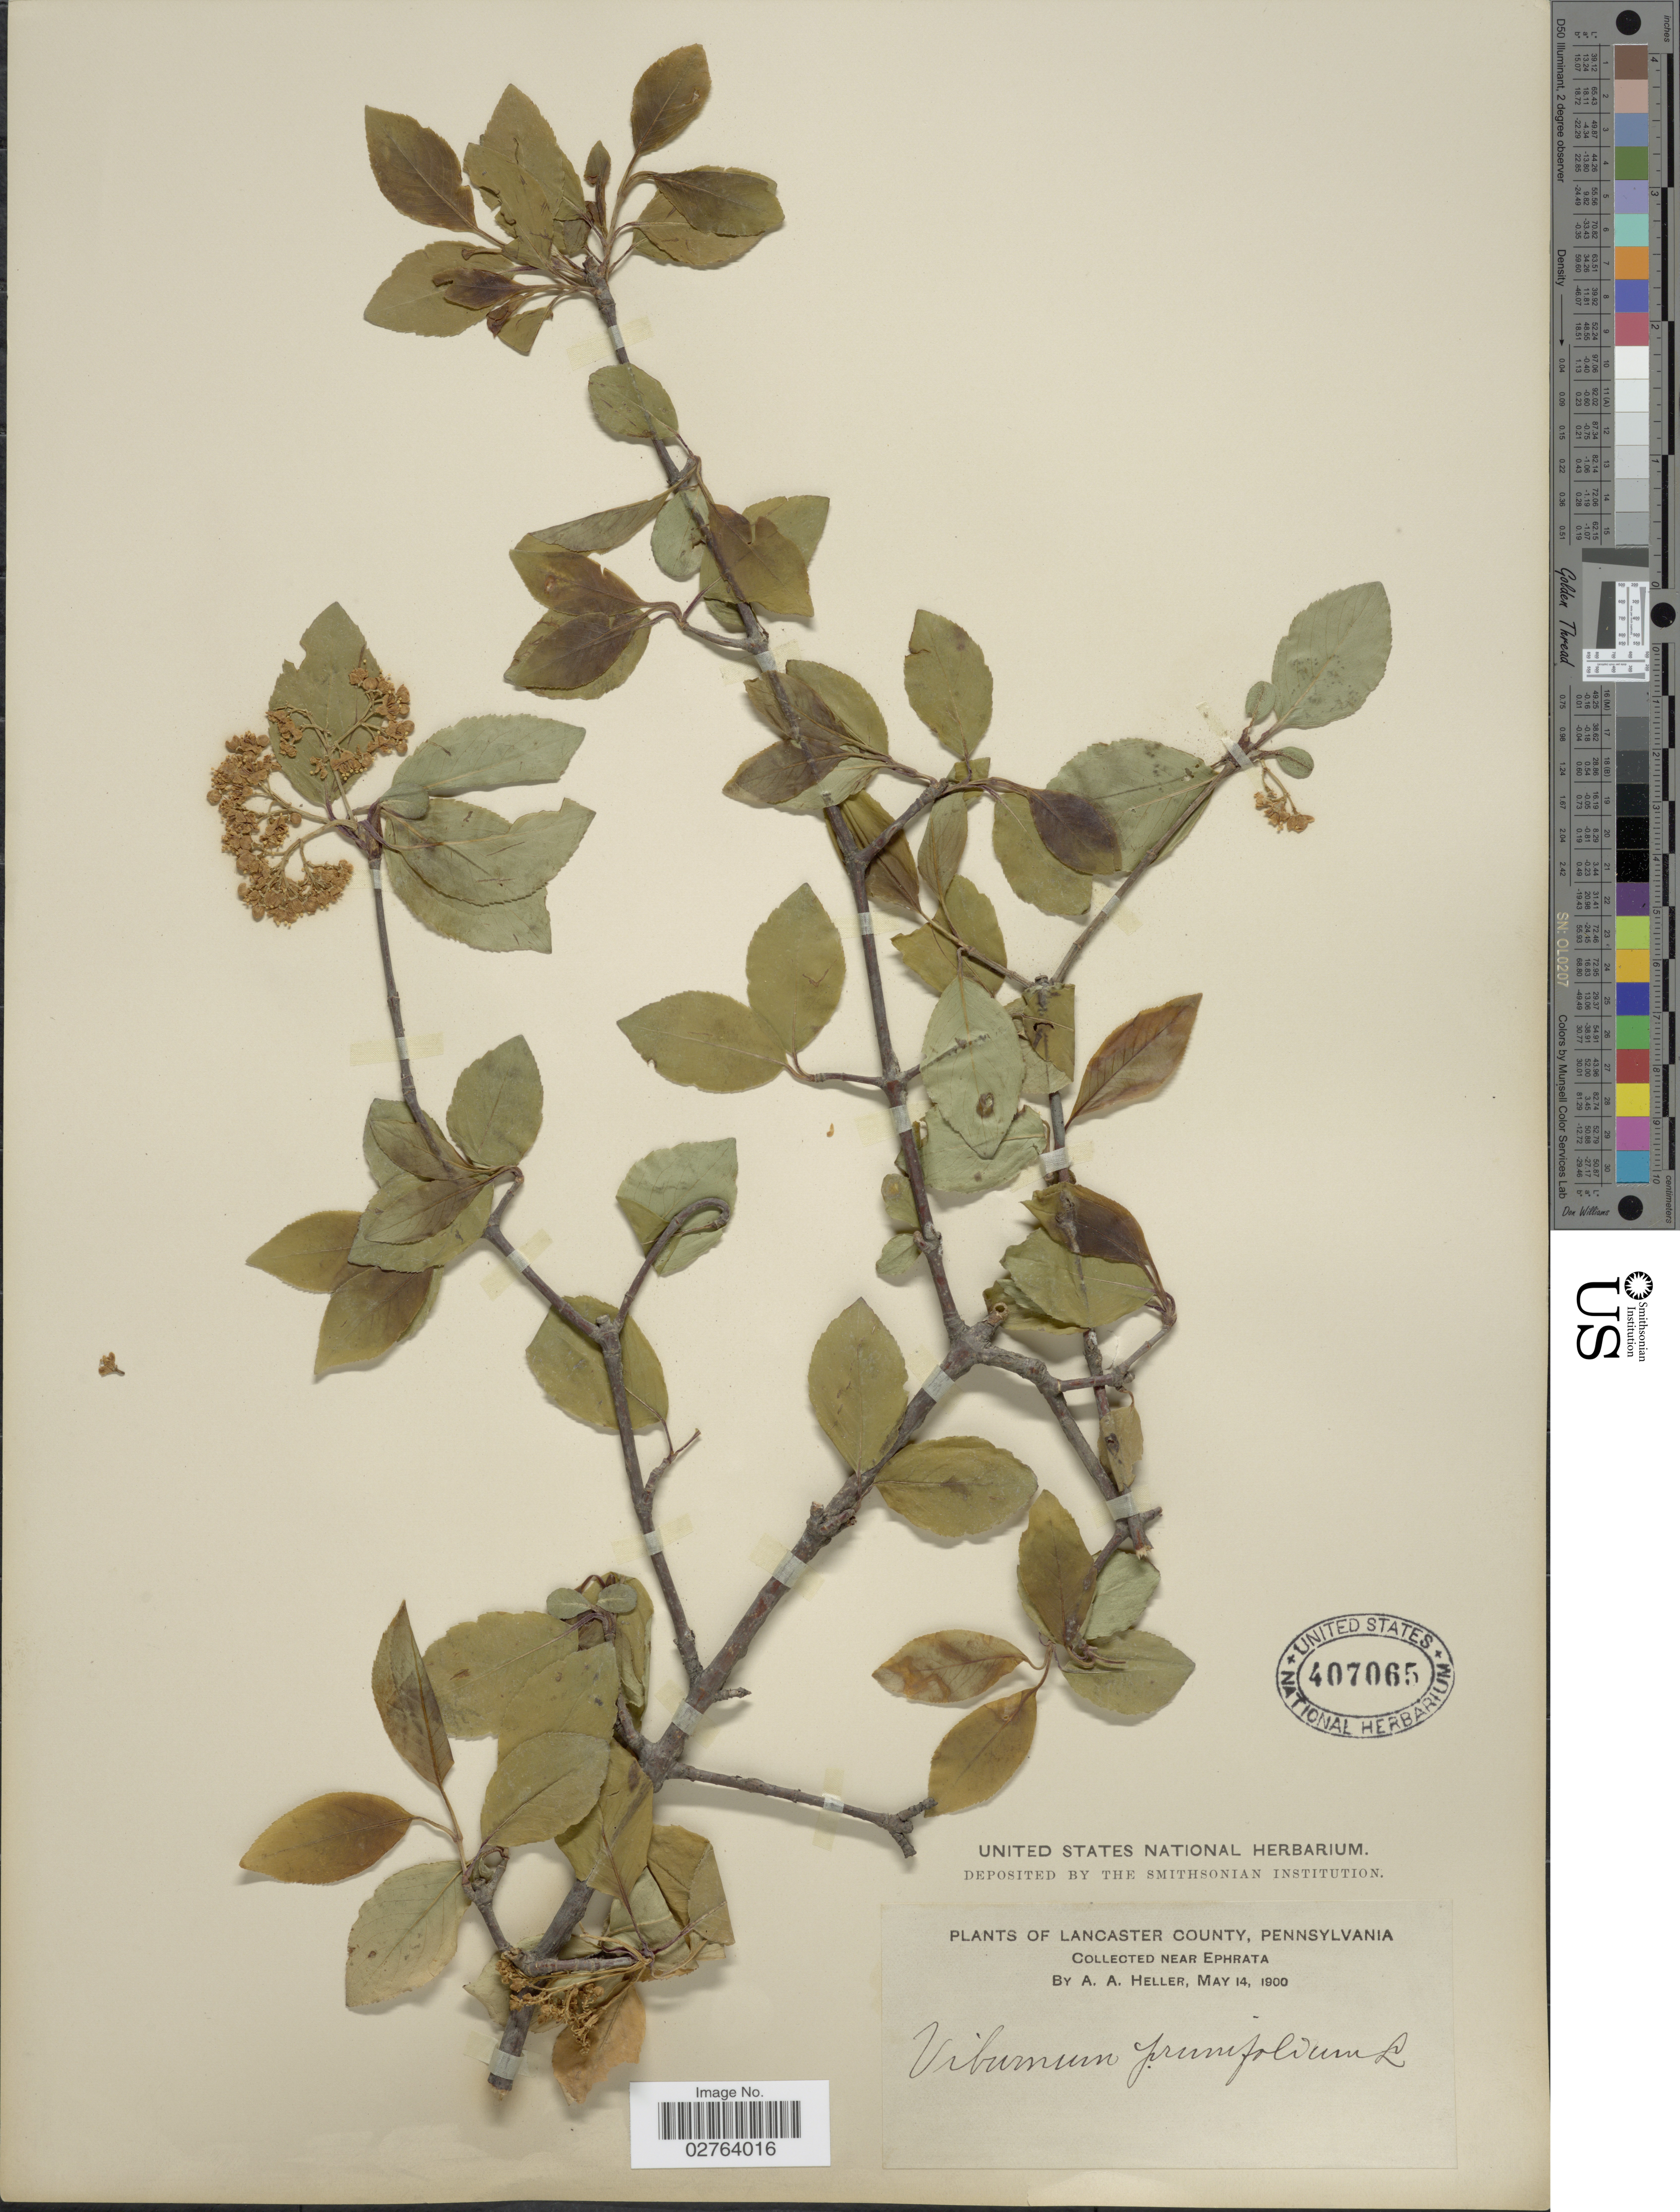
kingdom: Plantae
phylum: Tracheophyta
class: Magnoliopsida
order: Dipsacales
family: Viburnaceae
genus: Viburnum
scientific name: Viburnum prunifolium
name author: L.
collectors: A. A. Heller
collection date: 1900-05-14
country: United States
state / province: Pennsylvania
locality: Lancaster County. Near Ephrata.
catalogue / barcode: US 407065